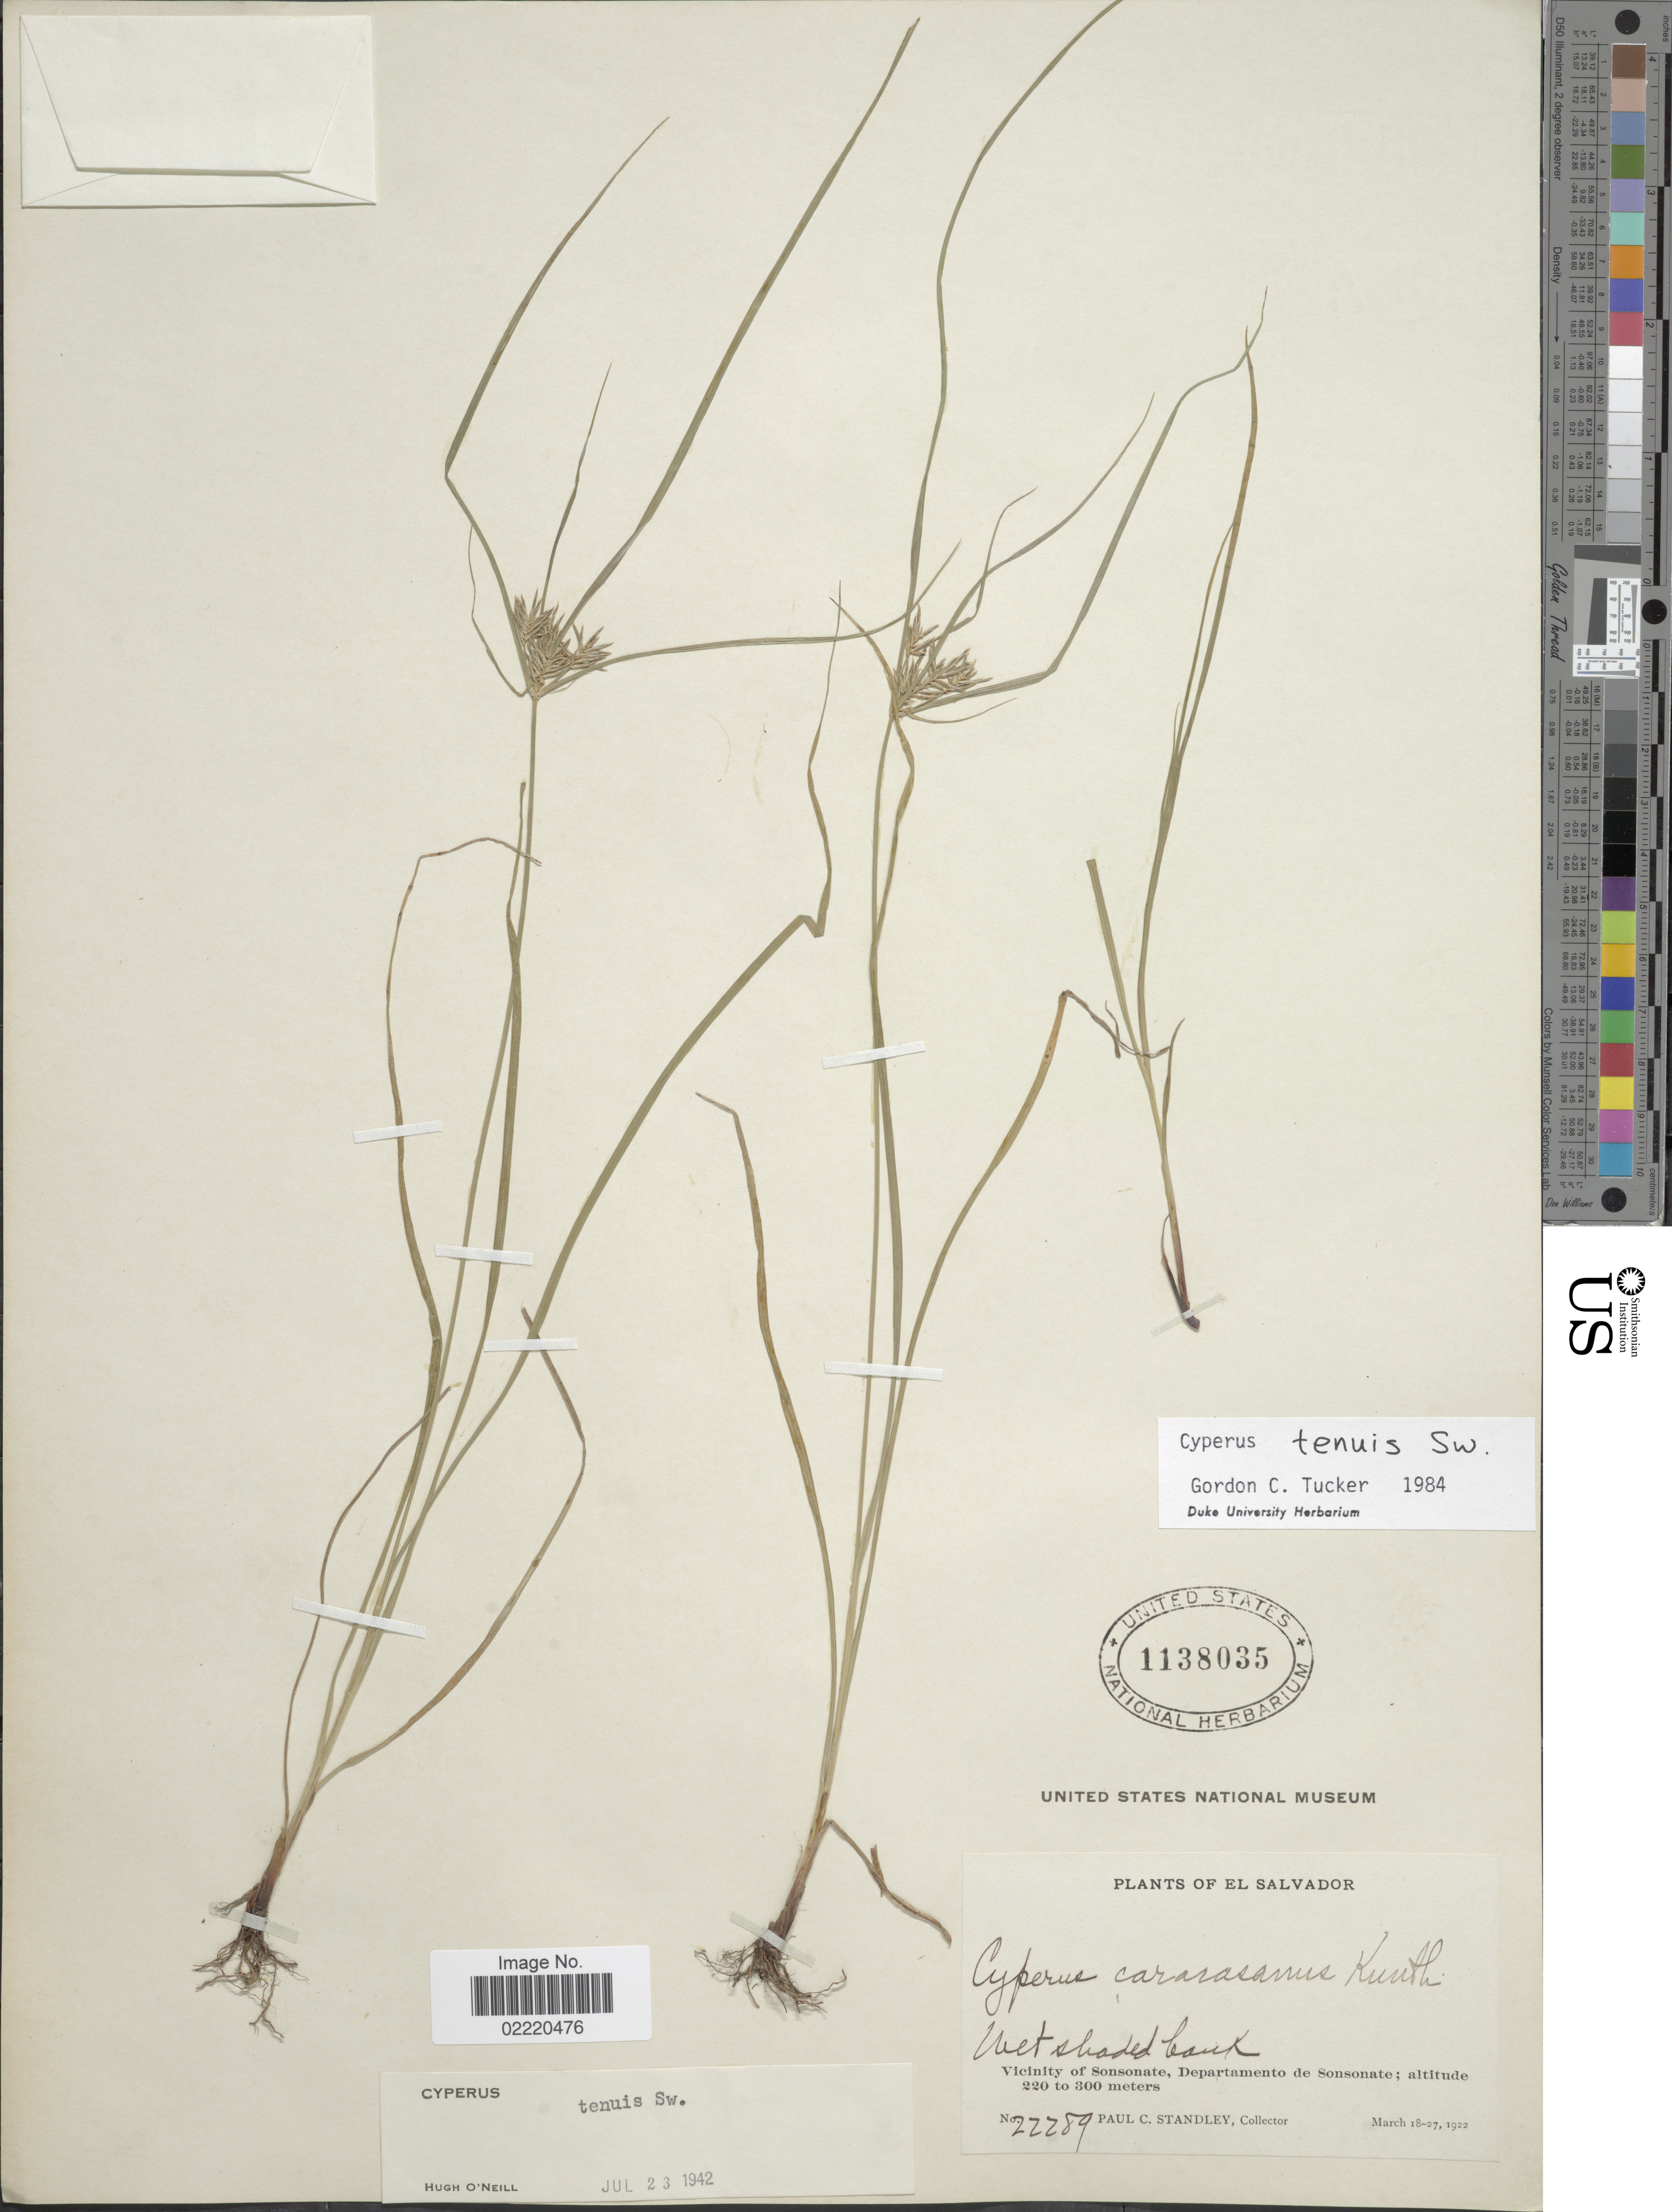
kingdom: Plantae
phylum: Tracheophyta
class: Liliopsida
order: Poales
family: Cyperaceae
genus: Cyperus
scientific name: Cyperus tenuis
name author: Sw.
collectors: P. C. Standley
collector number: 22289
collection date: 1922-03-18/1922-03-27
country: El Salvador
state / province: Sonsonate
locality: Wet shaded bank, Vicinity of Sonsonate.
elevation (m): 220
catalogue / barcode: US 1138035